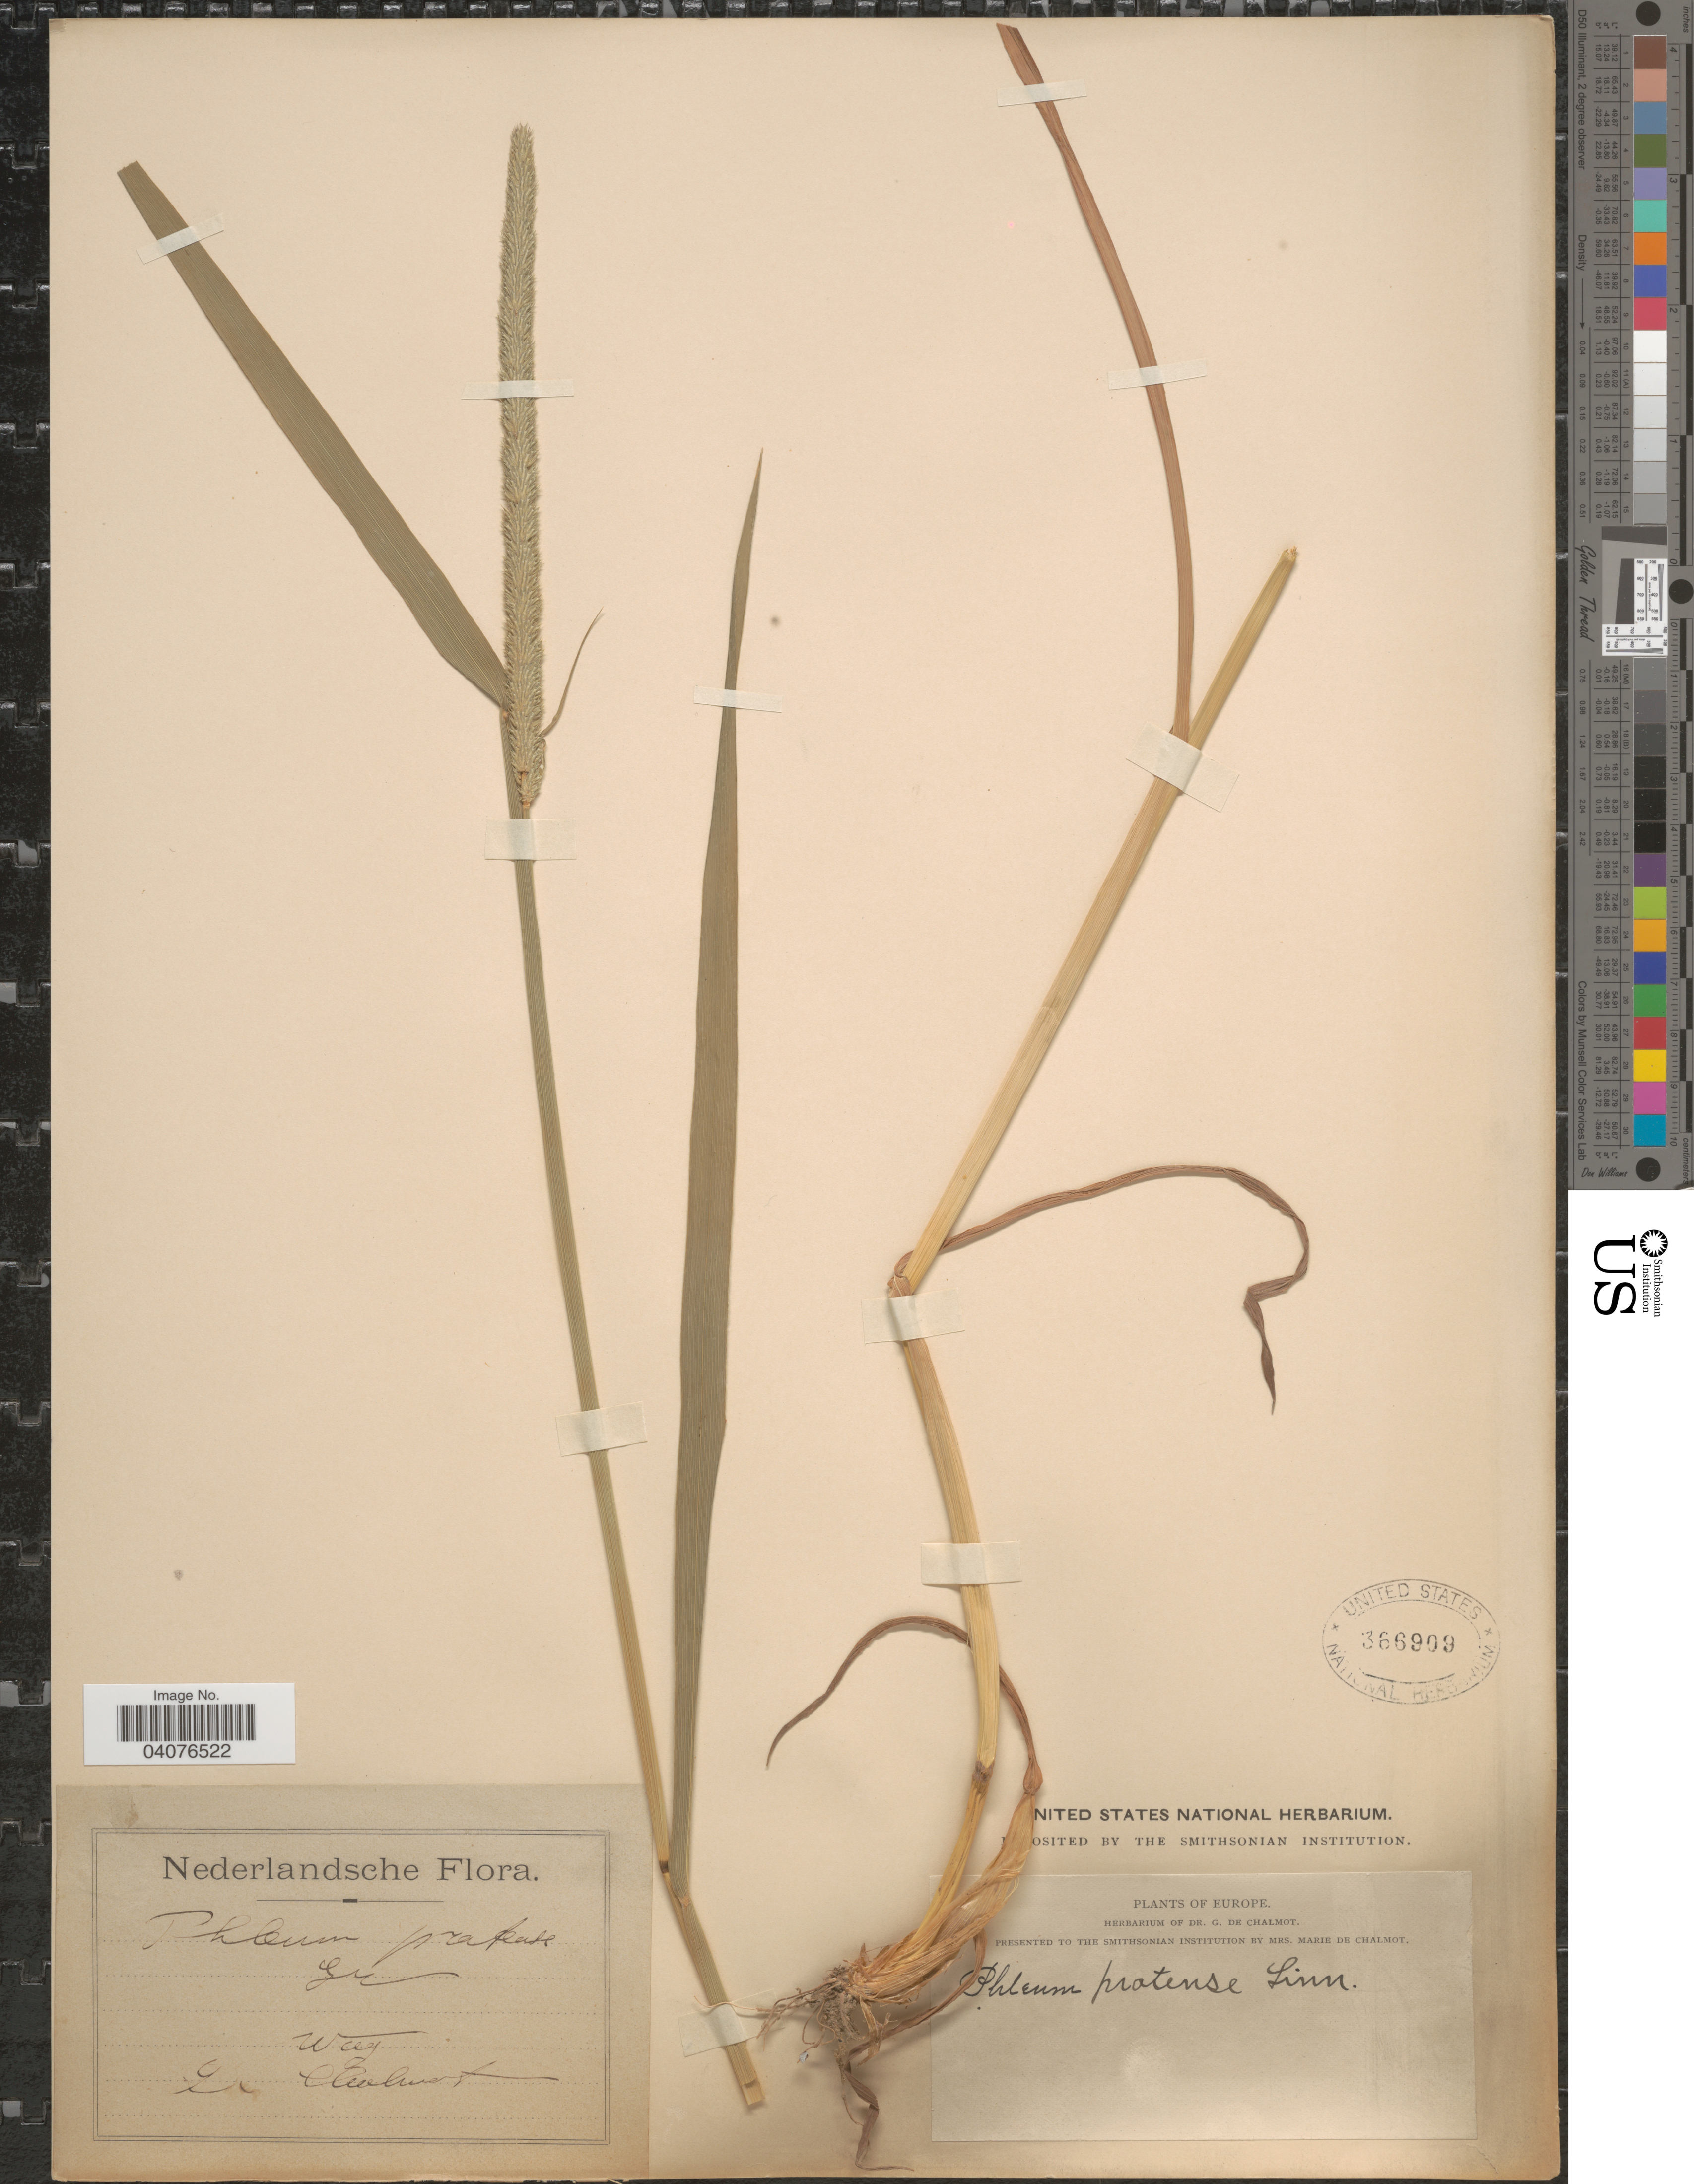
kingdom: Plantae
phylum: Tracheophyta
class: Liliopsida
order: Poales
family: Poaceae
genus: Phleum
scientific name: Phleum pratense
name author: L.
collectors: G. de Chalmot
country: Netherlands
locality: Wag.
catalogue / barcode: US 366909